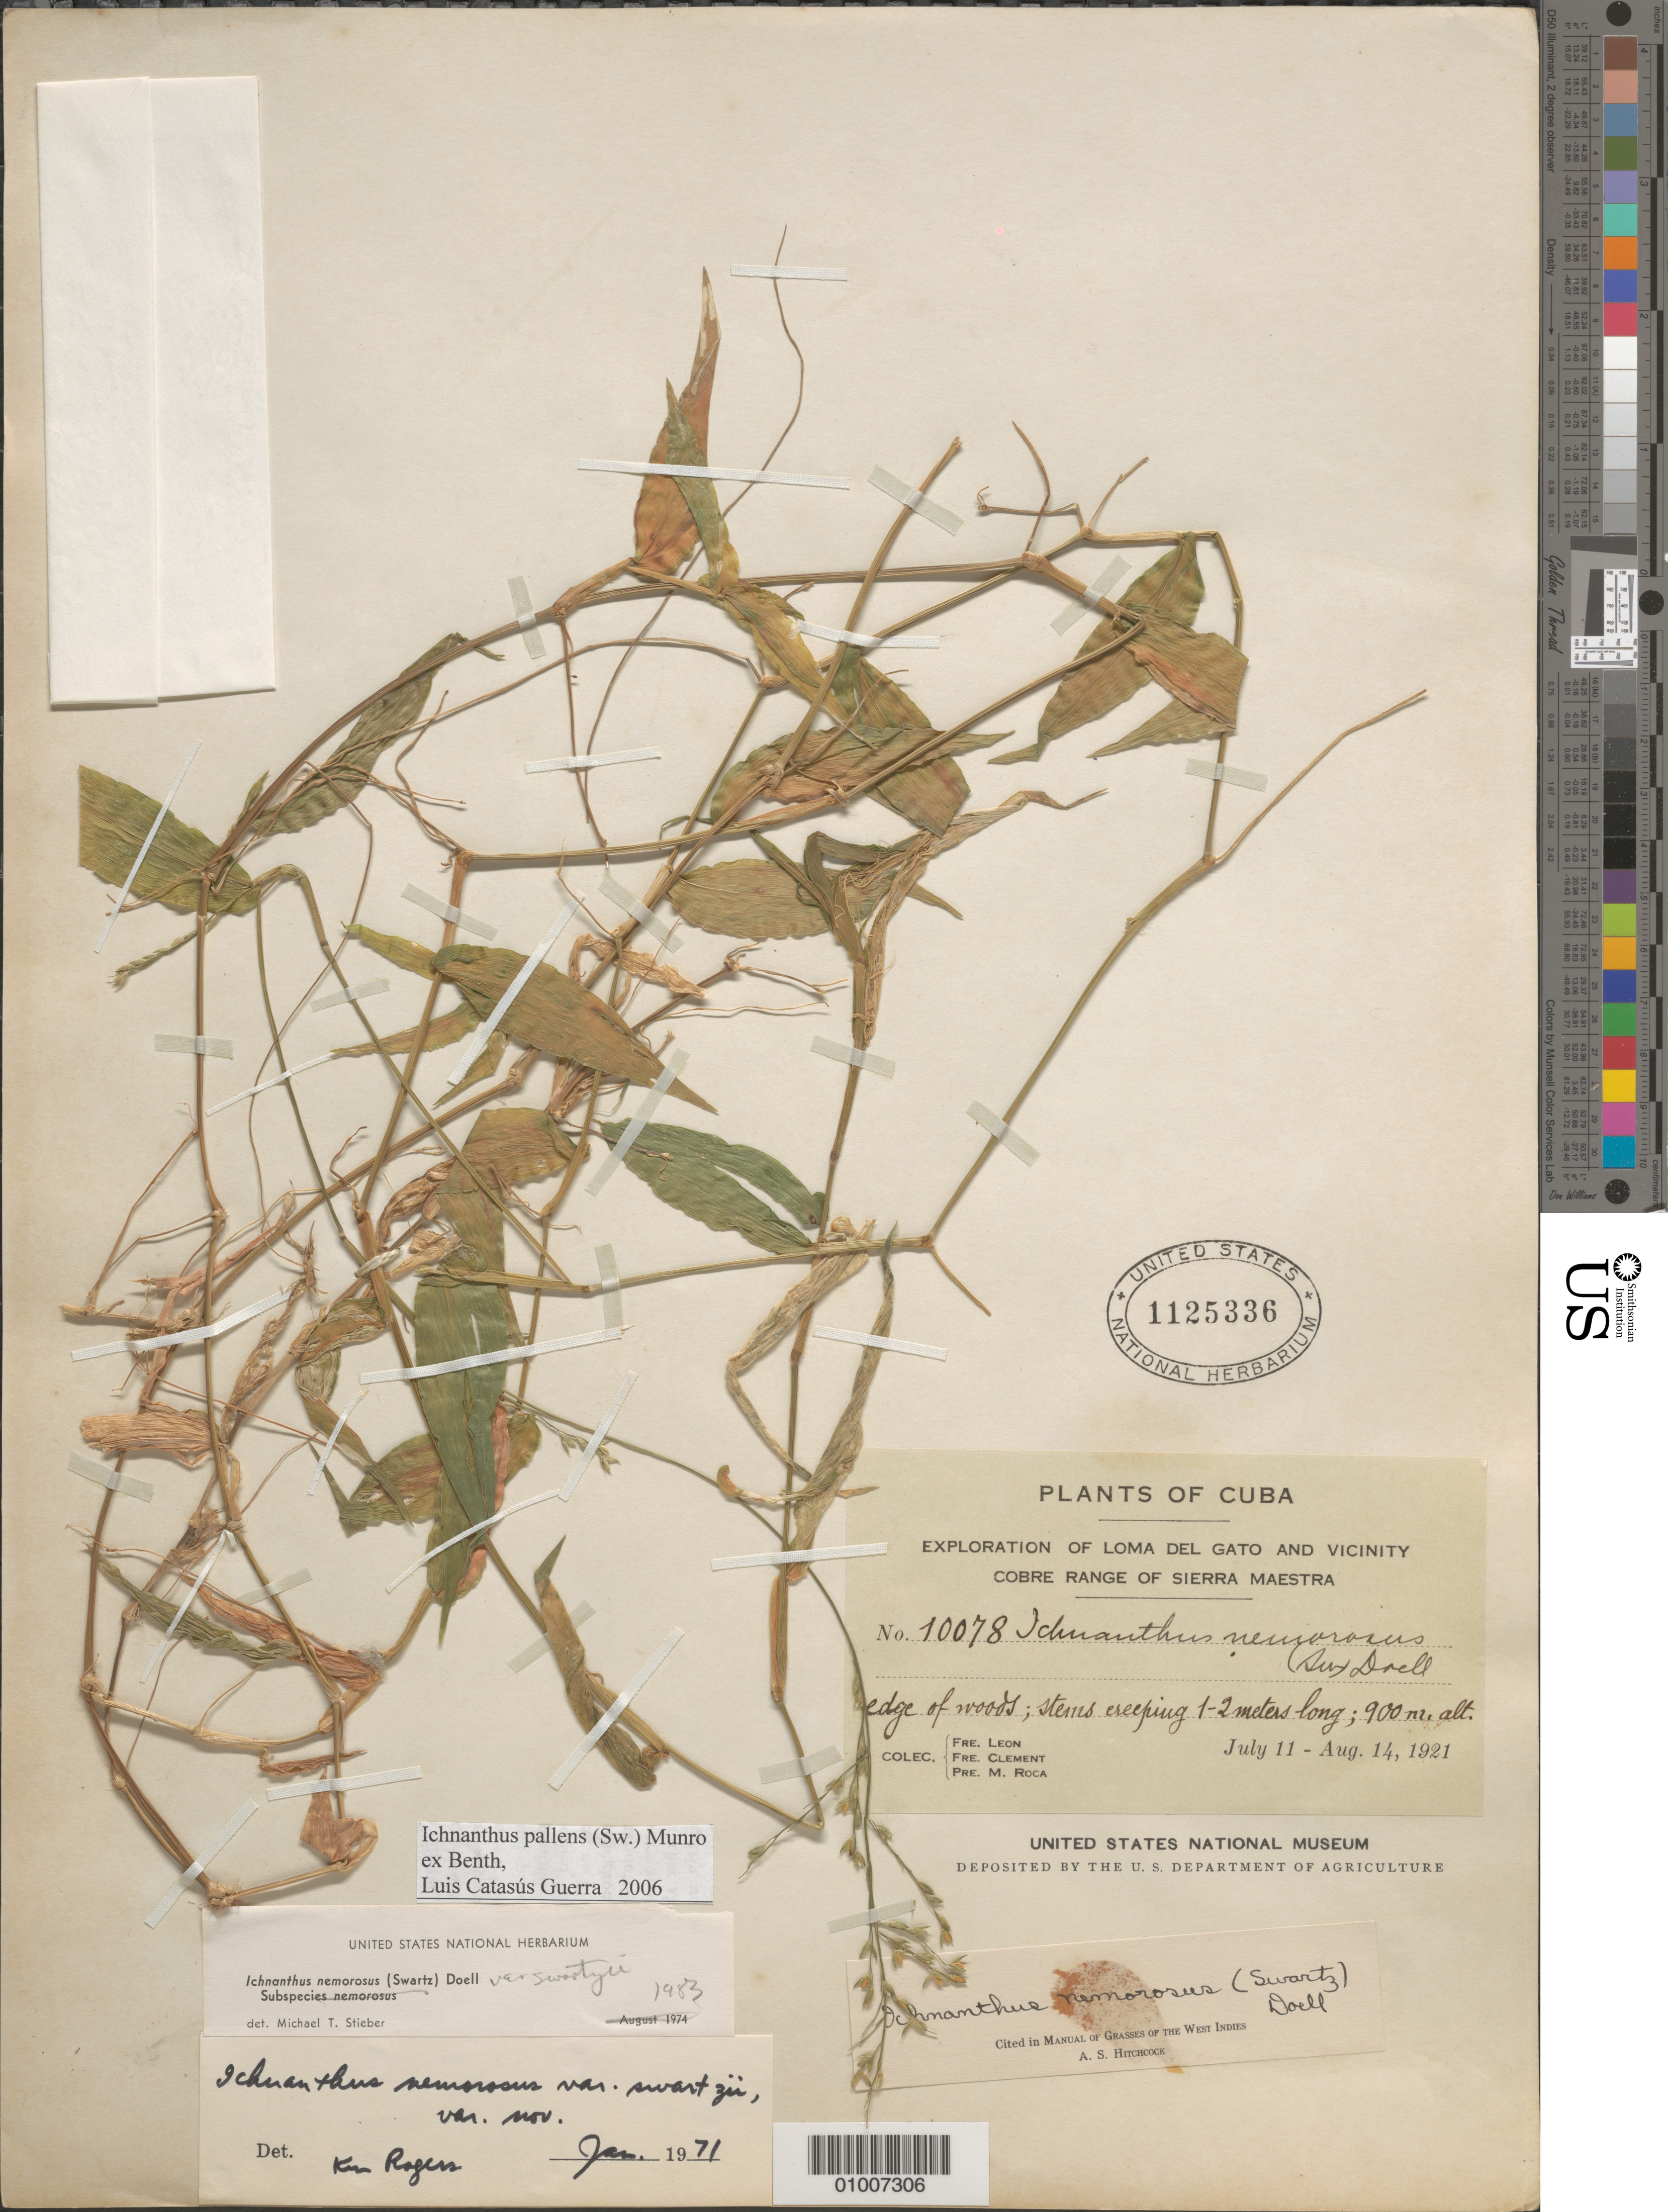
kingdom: Plantae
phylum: Tracheophyta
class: Liliopsida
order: Poales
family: Poaceae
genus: Ichnanthus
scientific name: Ichnanthus pallens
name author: (Sw.) Munro ex Benth.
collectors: Bro. León, B. Clement & M. Roca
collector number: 10078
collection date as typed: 11 Jul 1921 to 14 Aug 1921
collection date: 1921-07-11/1921-08-14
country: Cuba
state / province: Oriente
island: Cuba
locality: Loma del Gato/ vicinity cobre range of Sierra Maestra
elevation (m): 900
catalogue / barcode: US 1125336